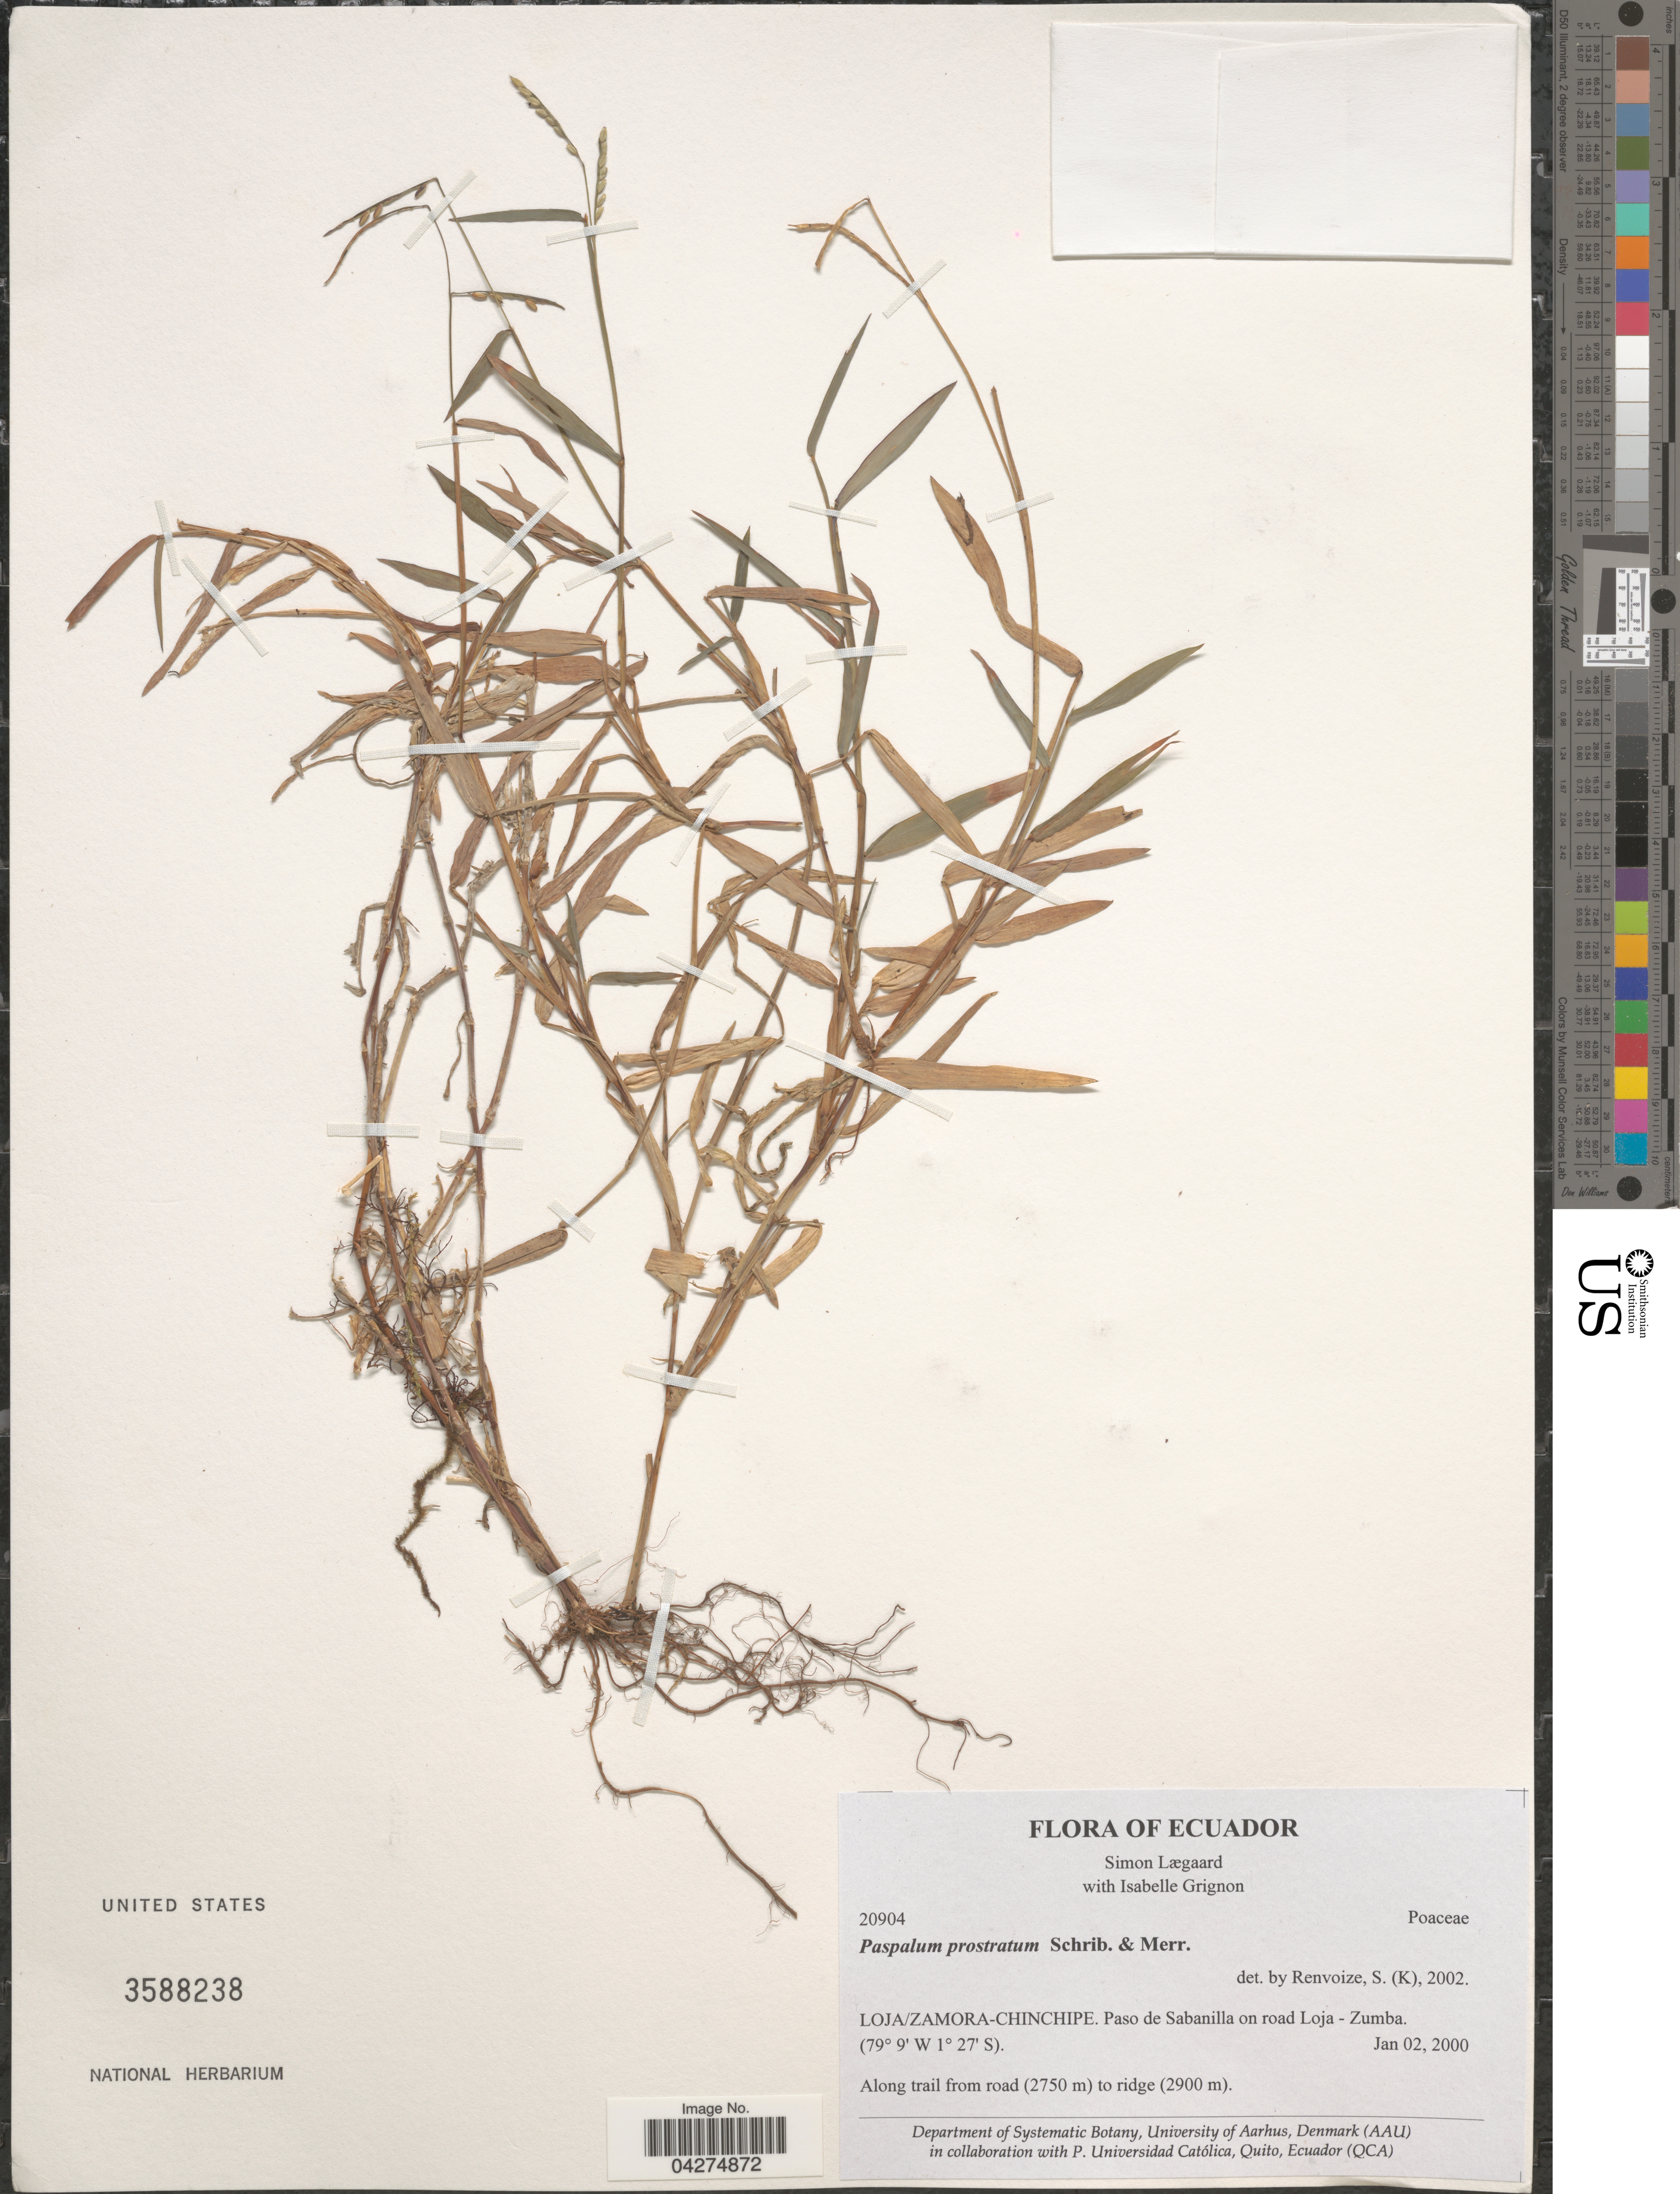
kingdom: Plantae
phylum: Tracheophyta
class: Liliopsida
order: Poales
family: Poaceae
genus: Paspalum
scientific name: Paspalum prostratum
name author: Scribn. & Merr.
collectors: S. Lægaard & I. Grignon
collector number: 20904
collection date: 2000-01-02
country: Ecuador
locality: Loja/Zamora-Chinchipe. Paso de Sabanilla on road Loja - Zumba. Along trail from road to ridge.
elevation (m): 2750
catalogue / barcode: US 3588238